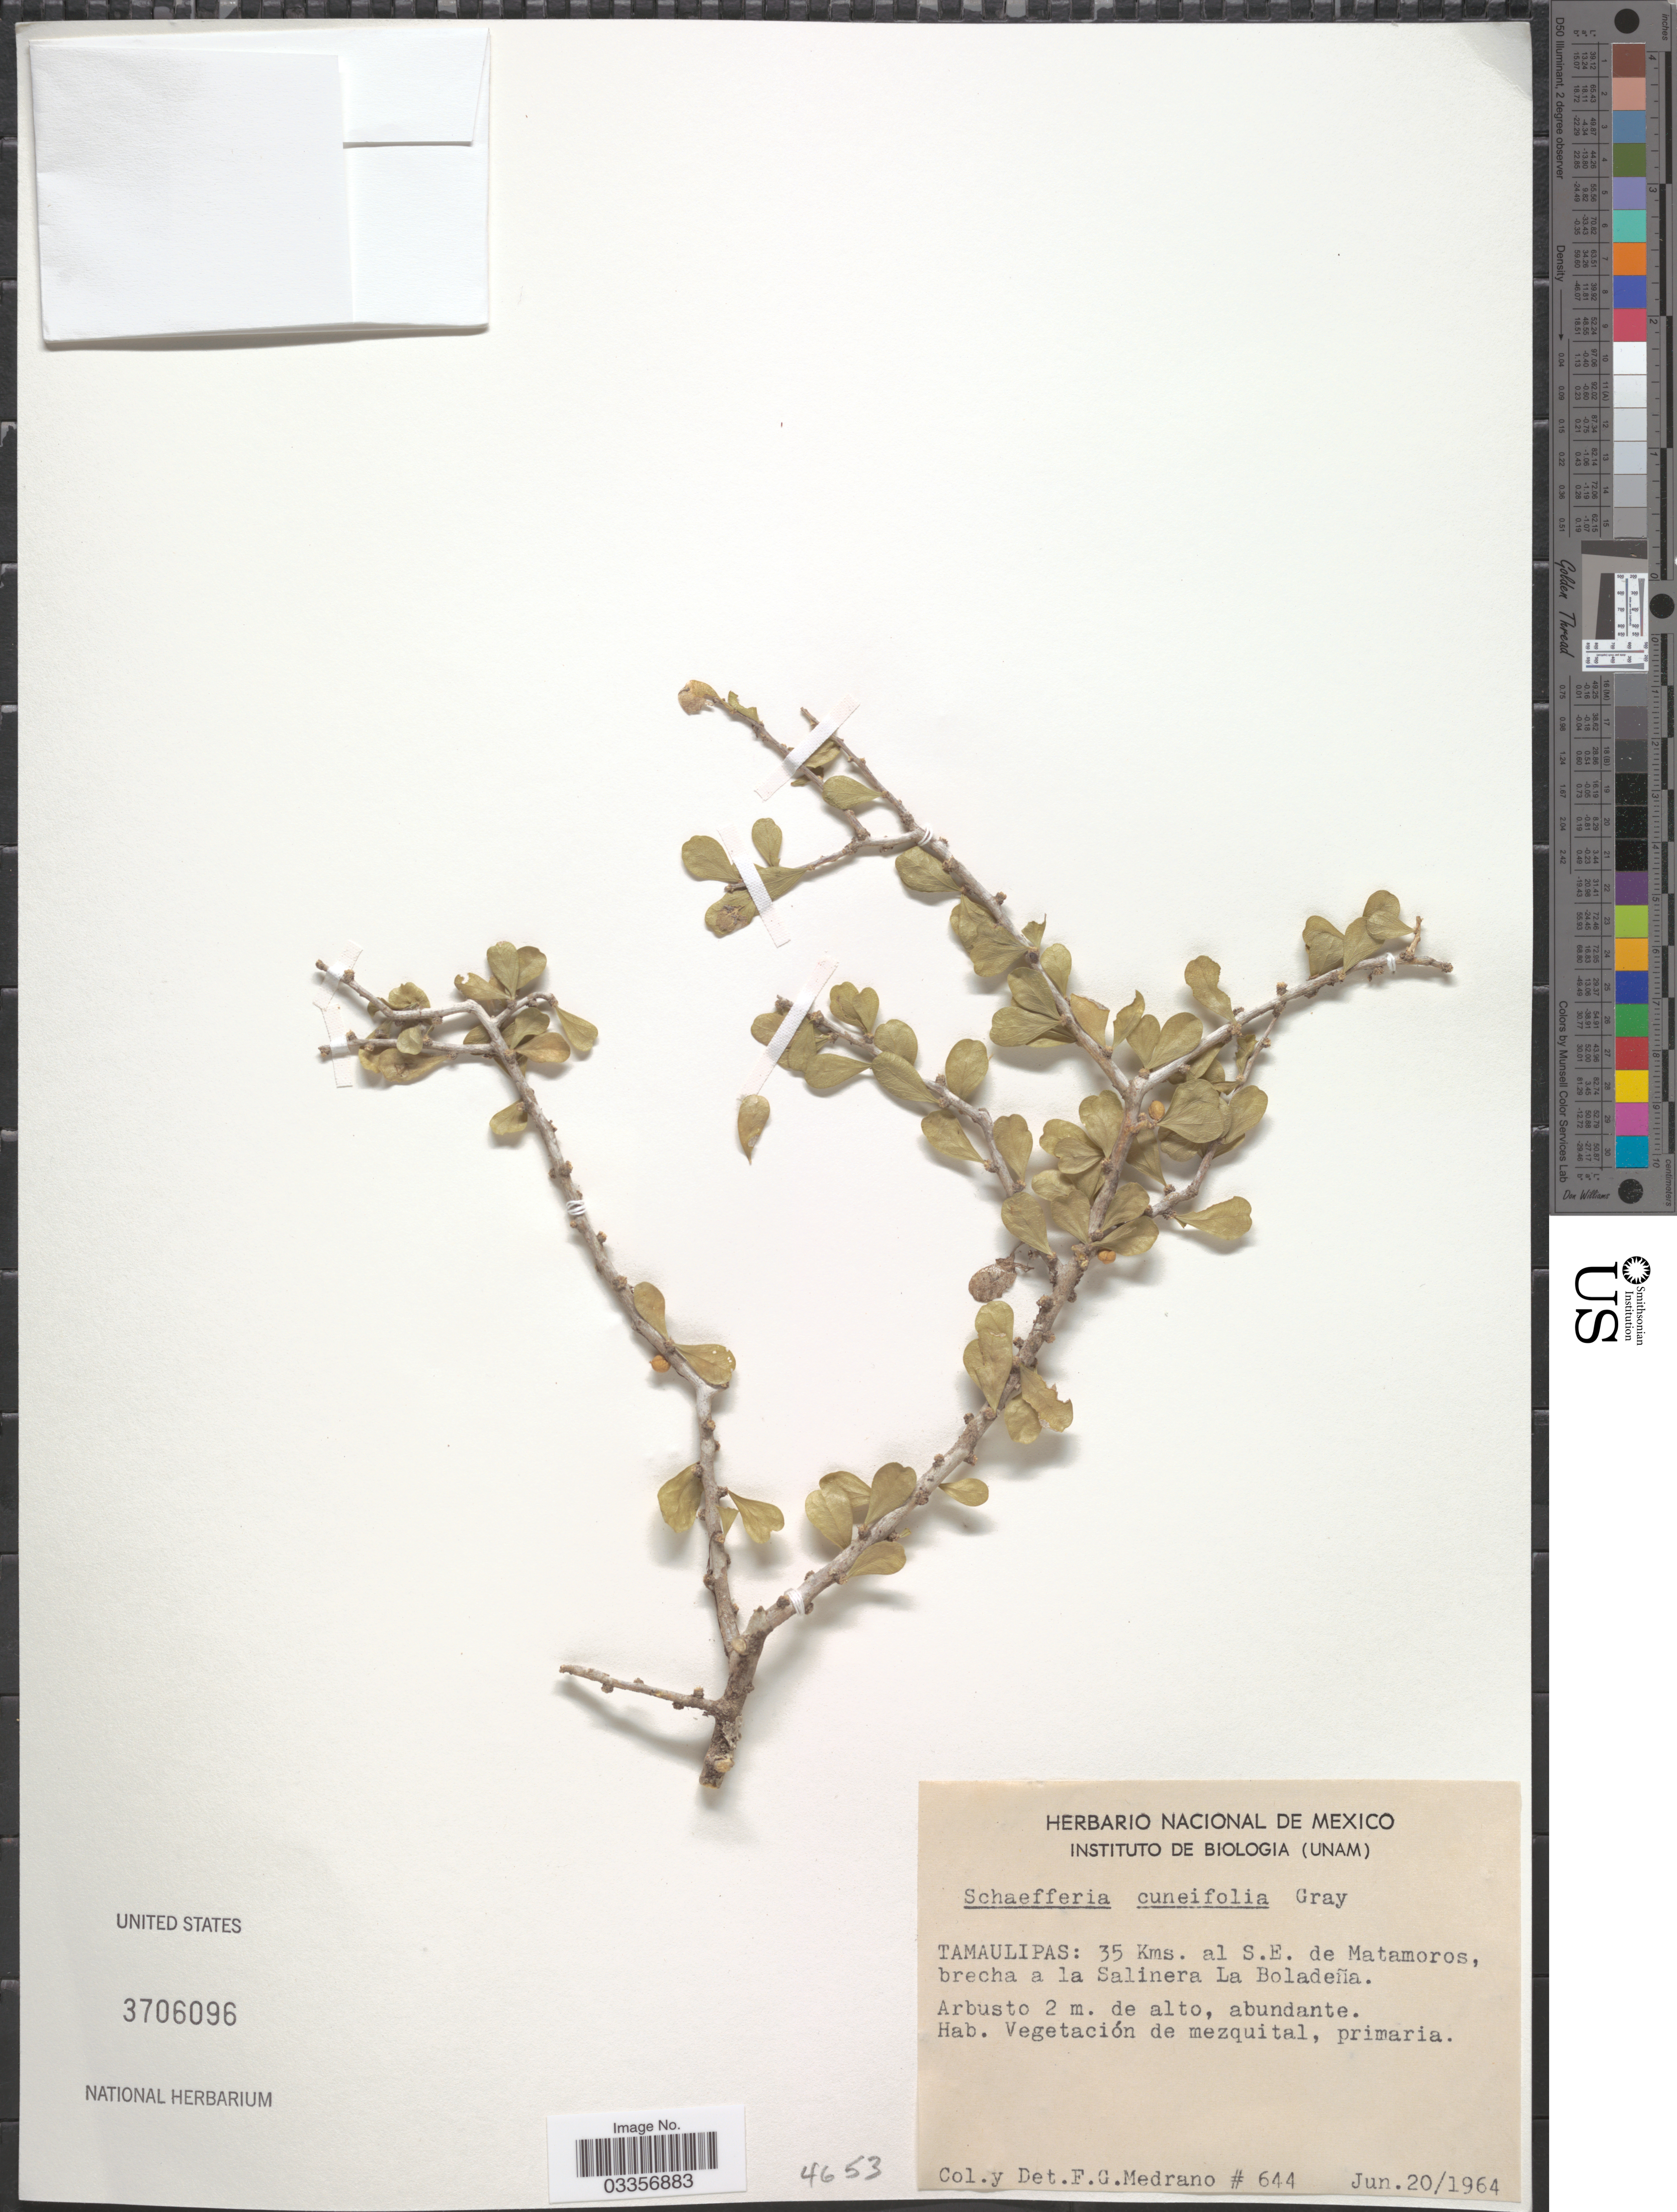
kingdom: Plantae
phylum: Tracheophyta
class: Magnoliopsida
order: Celastrales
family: Celastraceae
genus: Schaefferia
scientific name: Schaefferia cuneifolia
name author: A. Gray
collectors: F. Medrano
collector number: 644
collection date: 1964-06-20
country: Mexico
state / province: Tamaulipas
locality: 35 Km. al S.E. de Matamoros, brecha a la Salinera La Boladeña.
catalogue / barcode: US 3706096